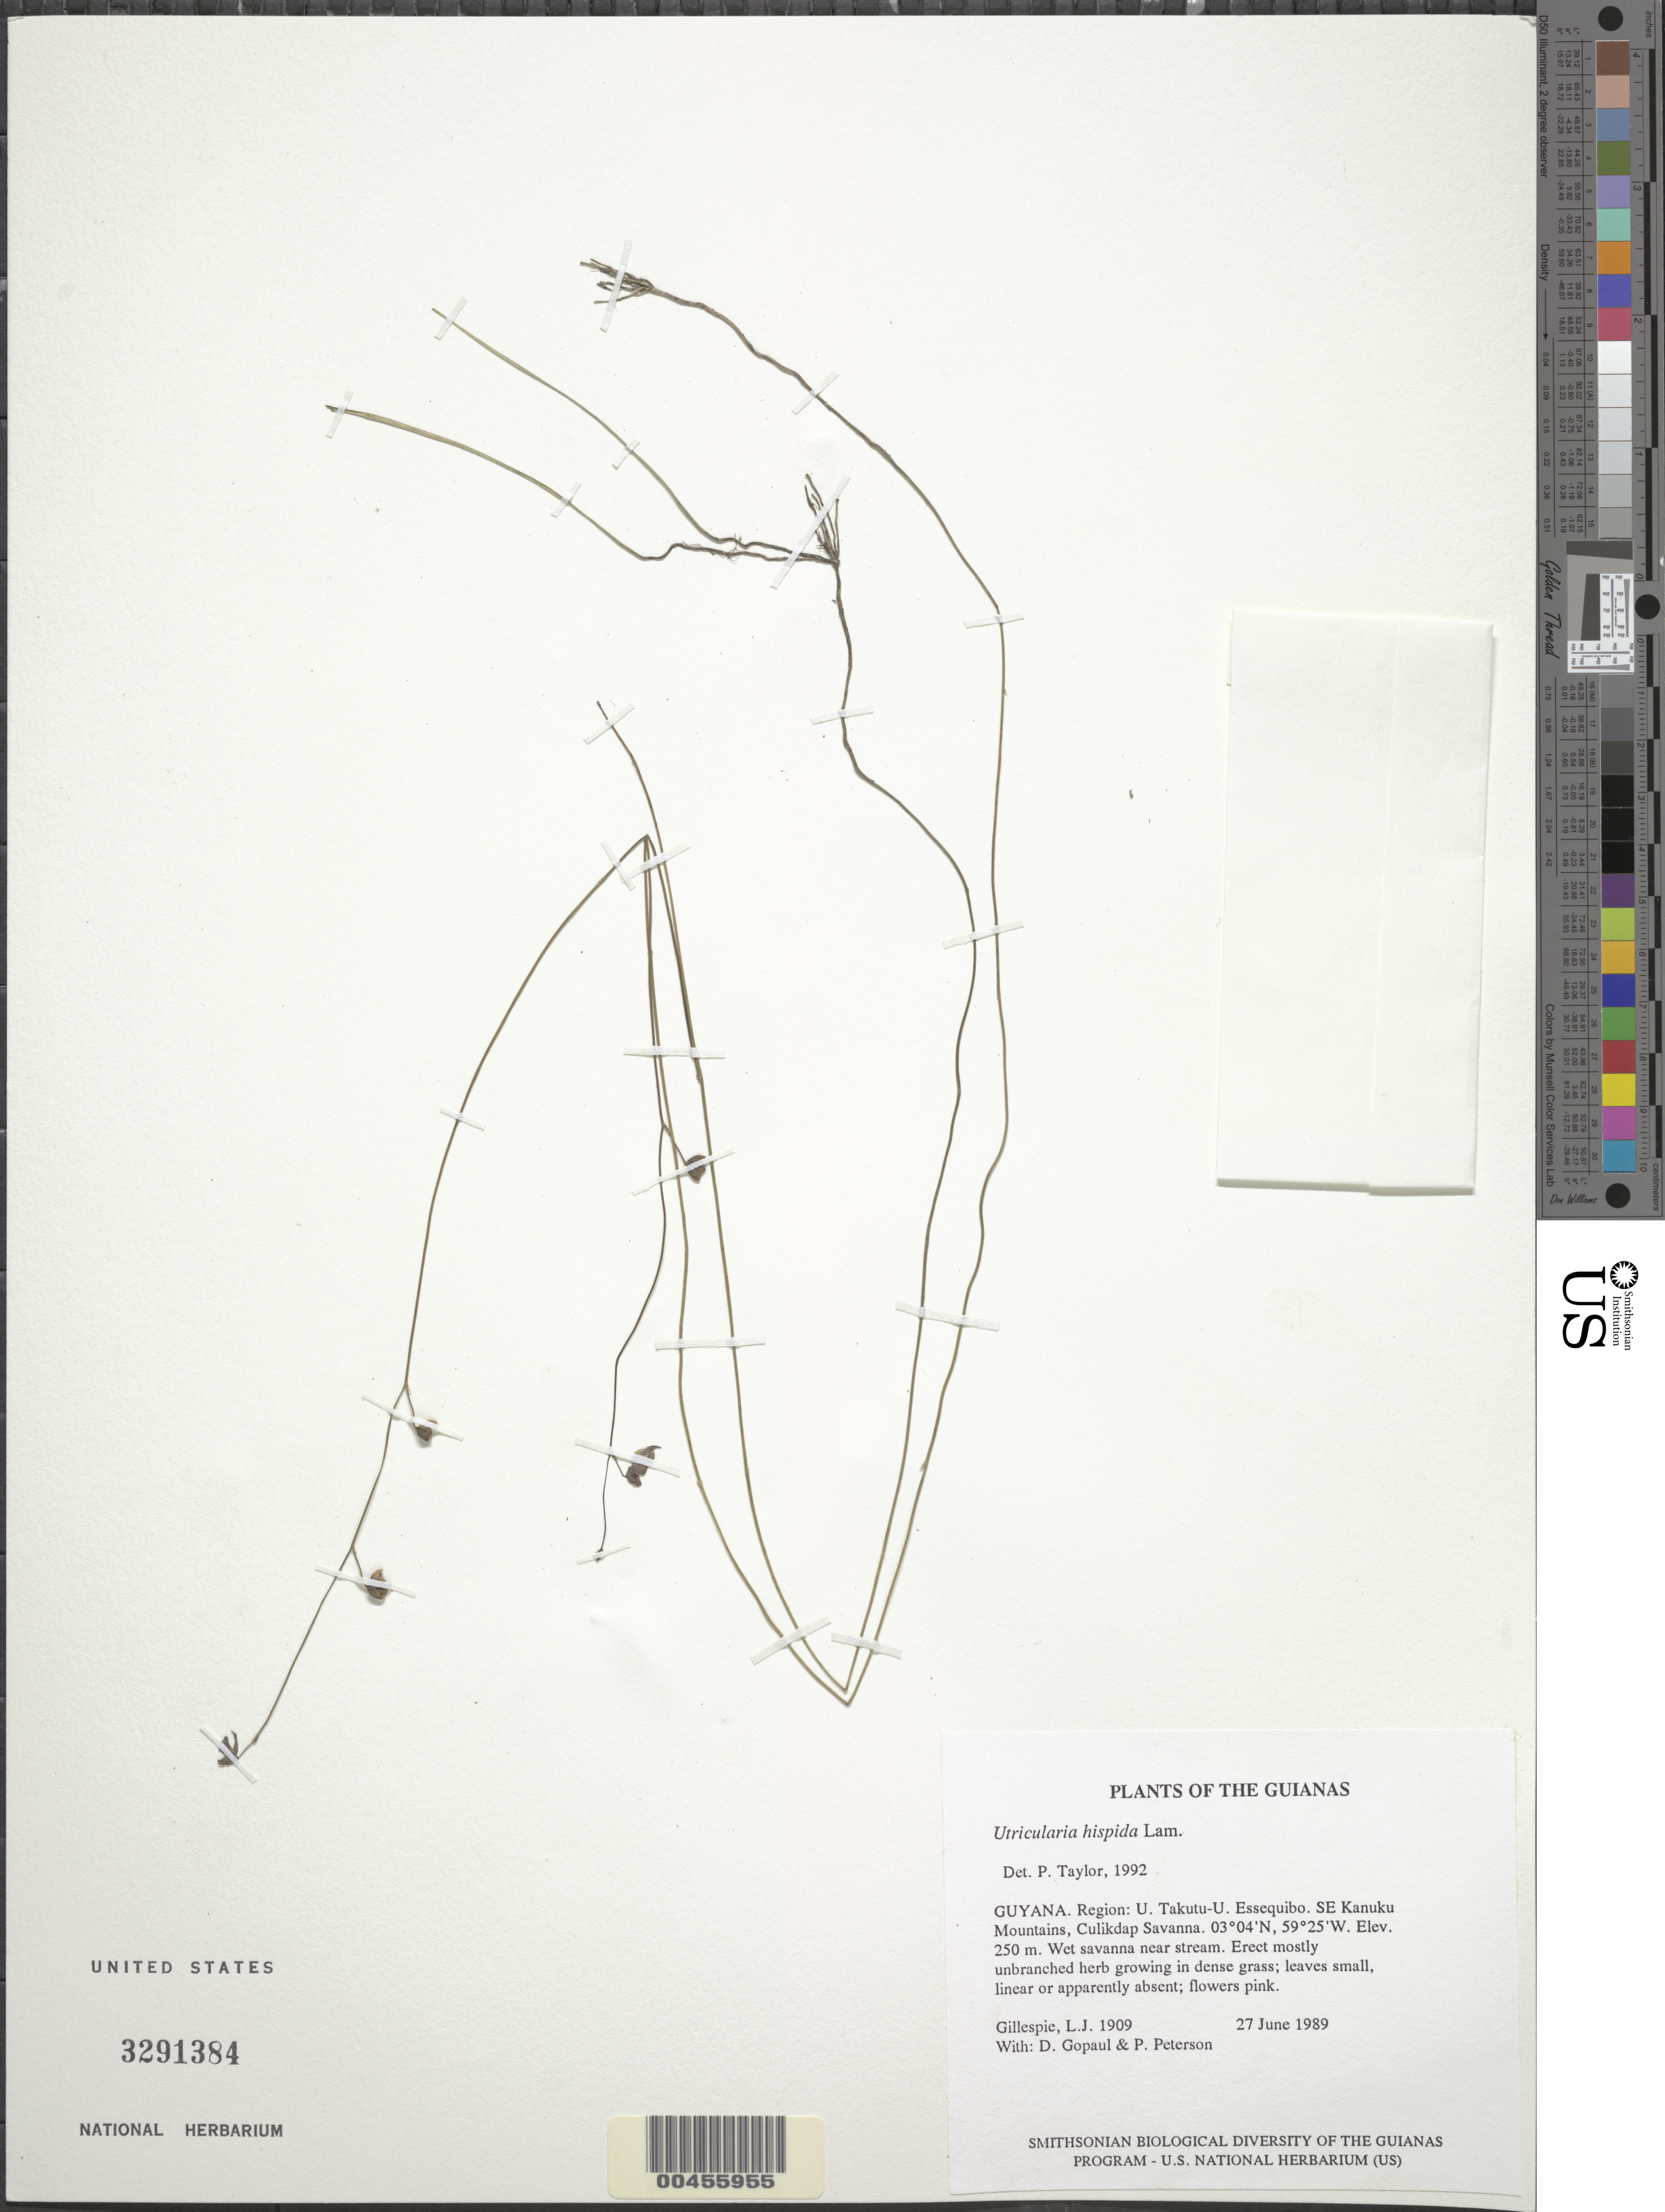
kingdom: Plantae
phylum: Tracheophyta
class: Magnoliopsida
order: Lamiales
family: Lentibulariaceae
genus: Utricularia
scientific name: Utricularia hispida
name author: Lam.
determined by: Taylor, P.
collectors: L. J. Gillespie, D. Gopaul & P. M. Peterson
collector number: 1909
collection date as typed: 27 June 1989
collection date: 1989-06-27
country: Guyana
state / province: U. Takutu-U. Essequibo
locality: SE Kanuku Mts, Culikdap Savanna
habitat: Wet savanna near stream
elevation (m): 250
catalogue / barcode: US 3291384